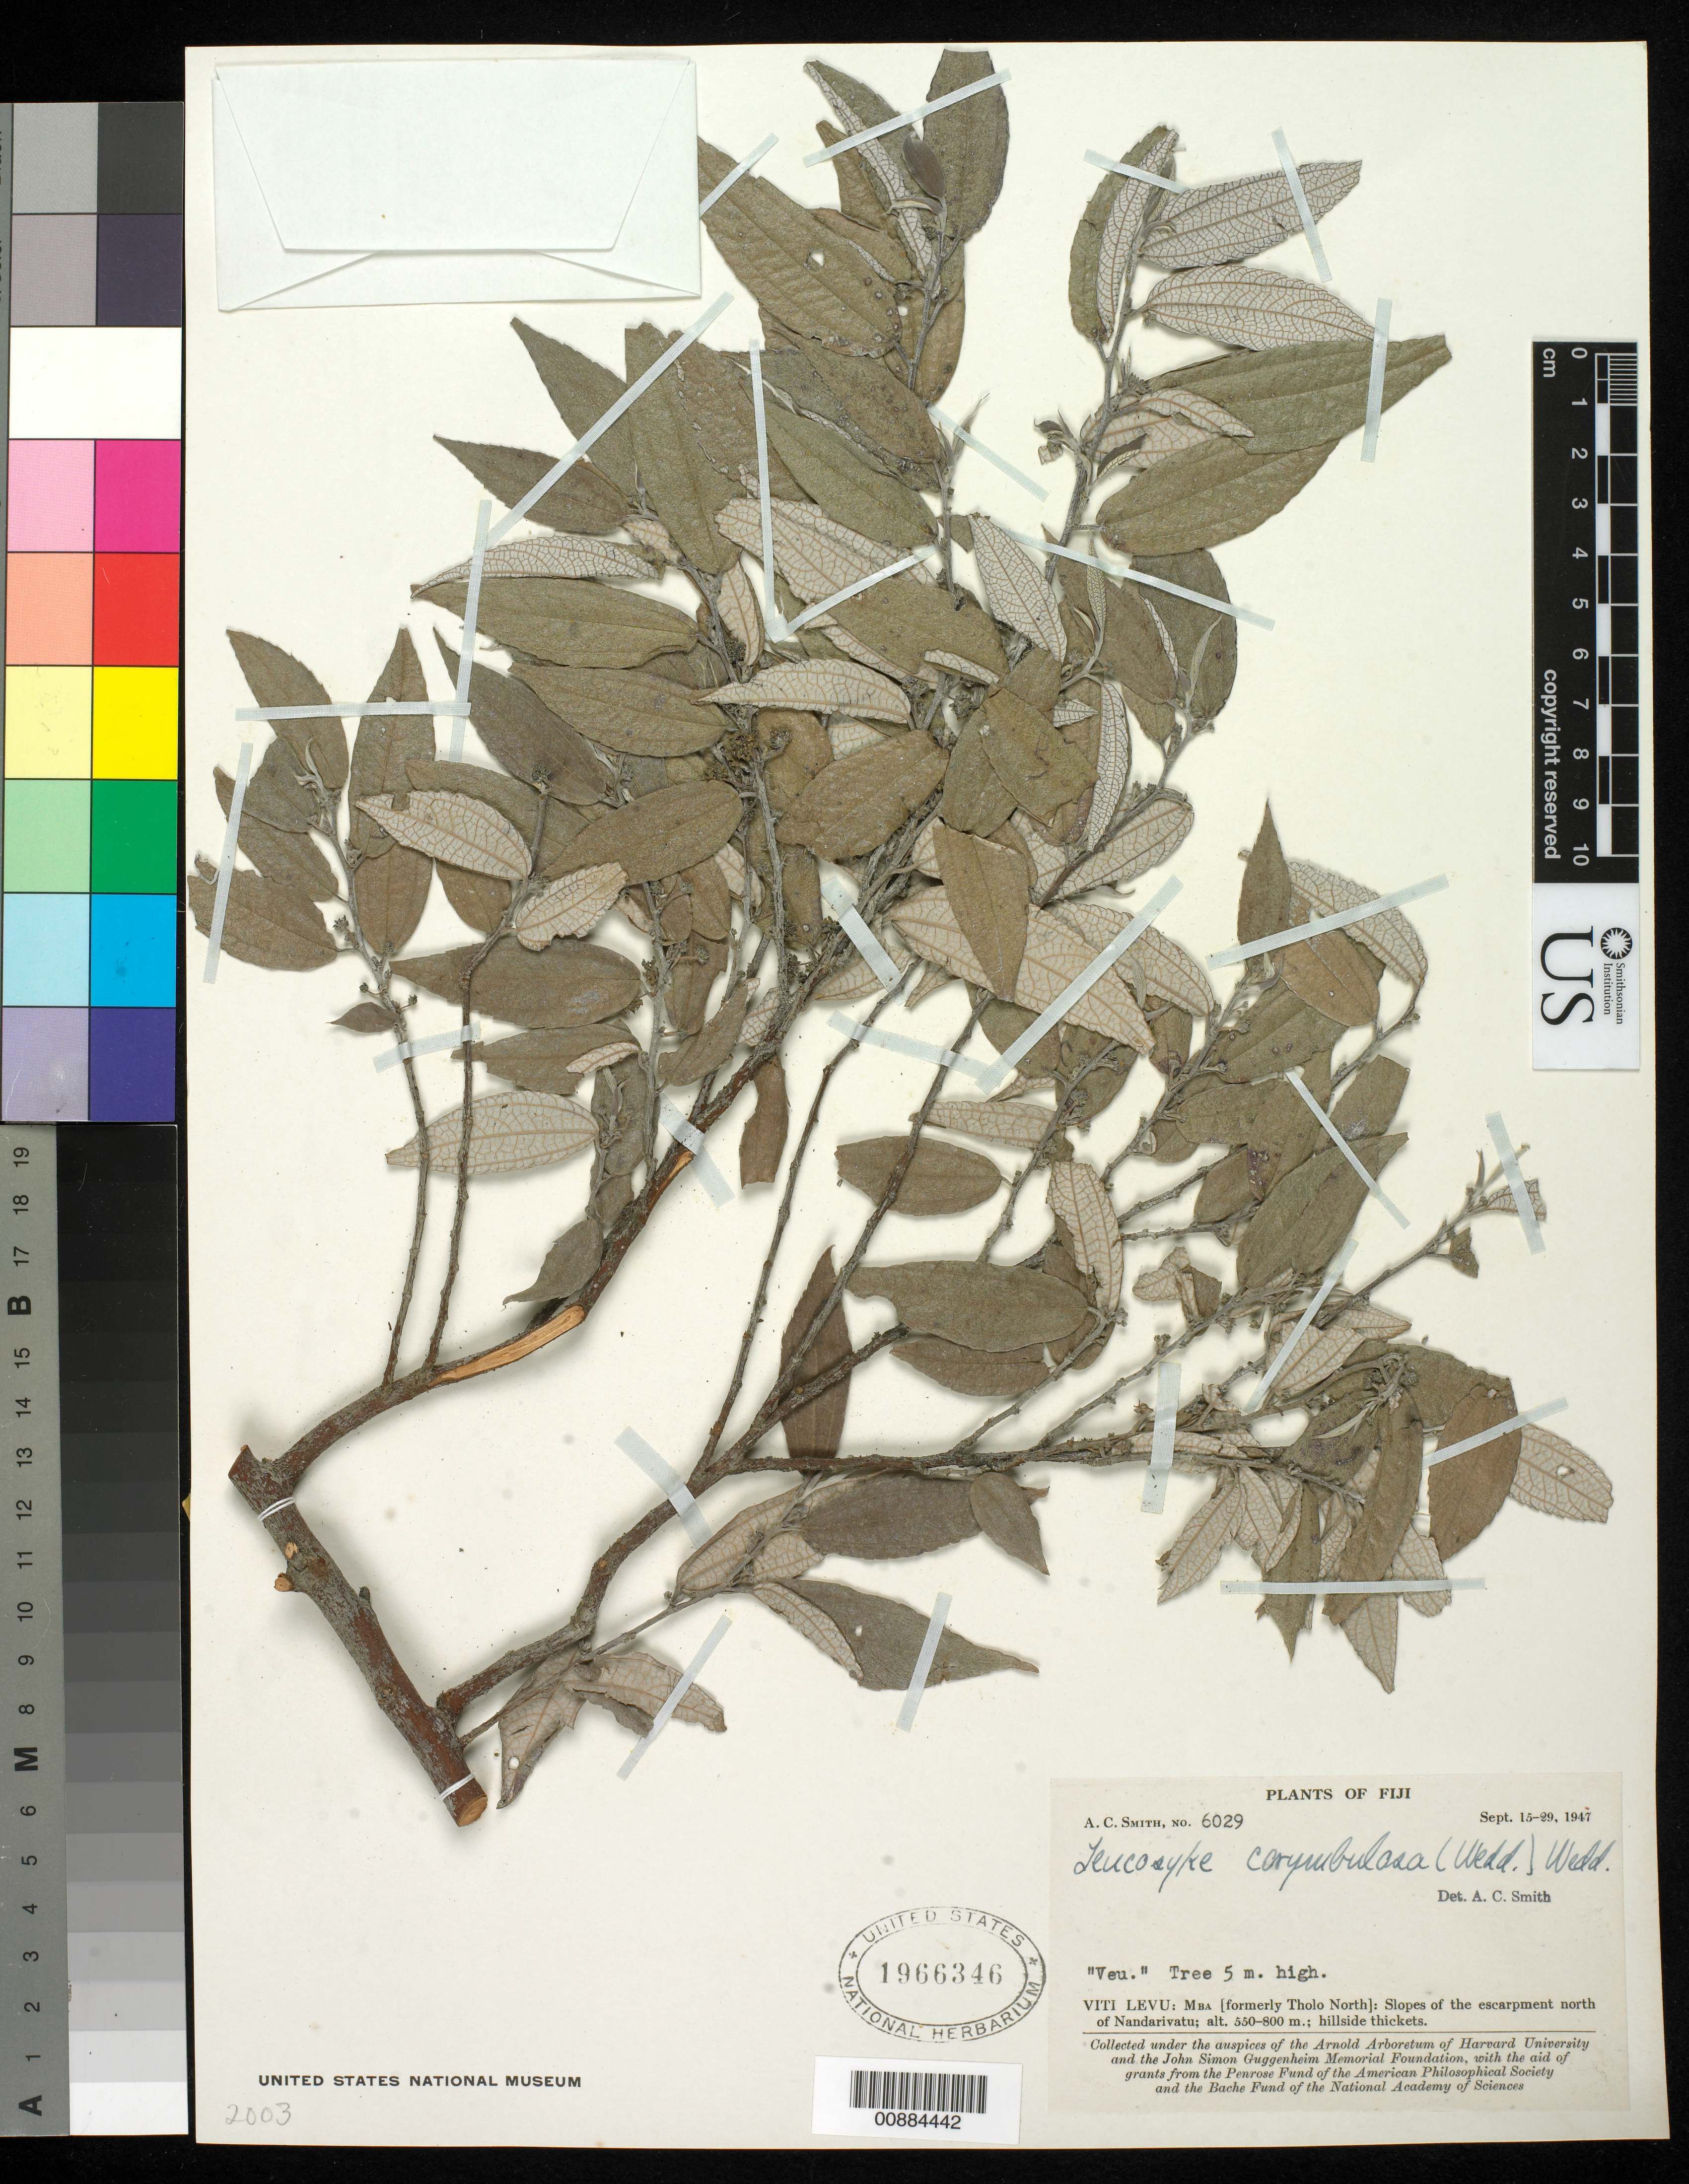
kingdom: Plantae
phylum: Tracheophyta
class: Magnoliopsida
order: Rosales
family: Urticaceae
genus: Leucosyke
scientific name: Leucosyke corymbulosa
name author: (Wedd.) Wedd.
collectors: C. A. Smith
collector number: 6029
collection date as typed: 15 Sep 1947 to 29 Sep 1947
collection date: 1947-09-15/1947-09-29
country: Fiji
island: Viti Levu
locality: Mba, (Formerly Tholo North): Slopes of the escarpment north of Nandarivatu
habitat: hillside thickets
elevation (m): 550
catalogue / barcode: US 1966346